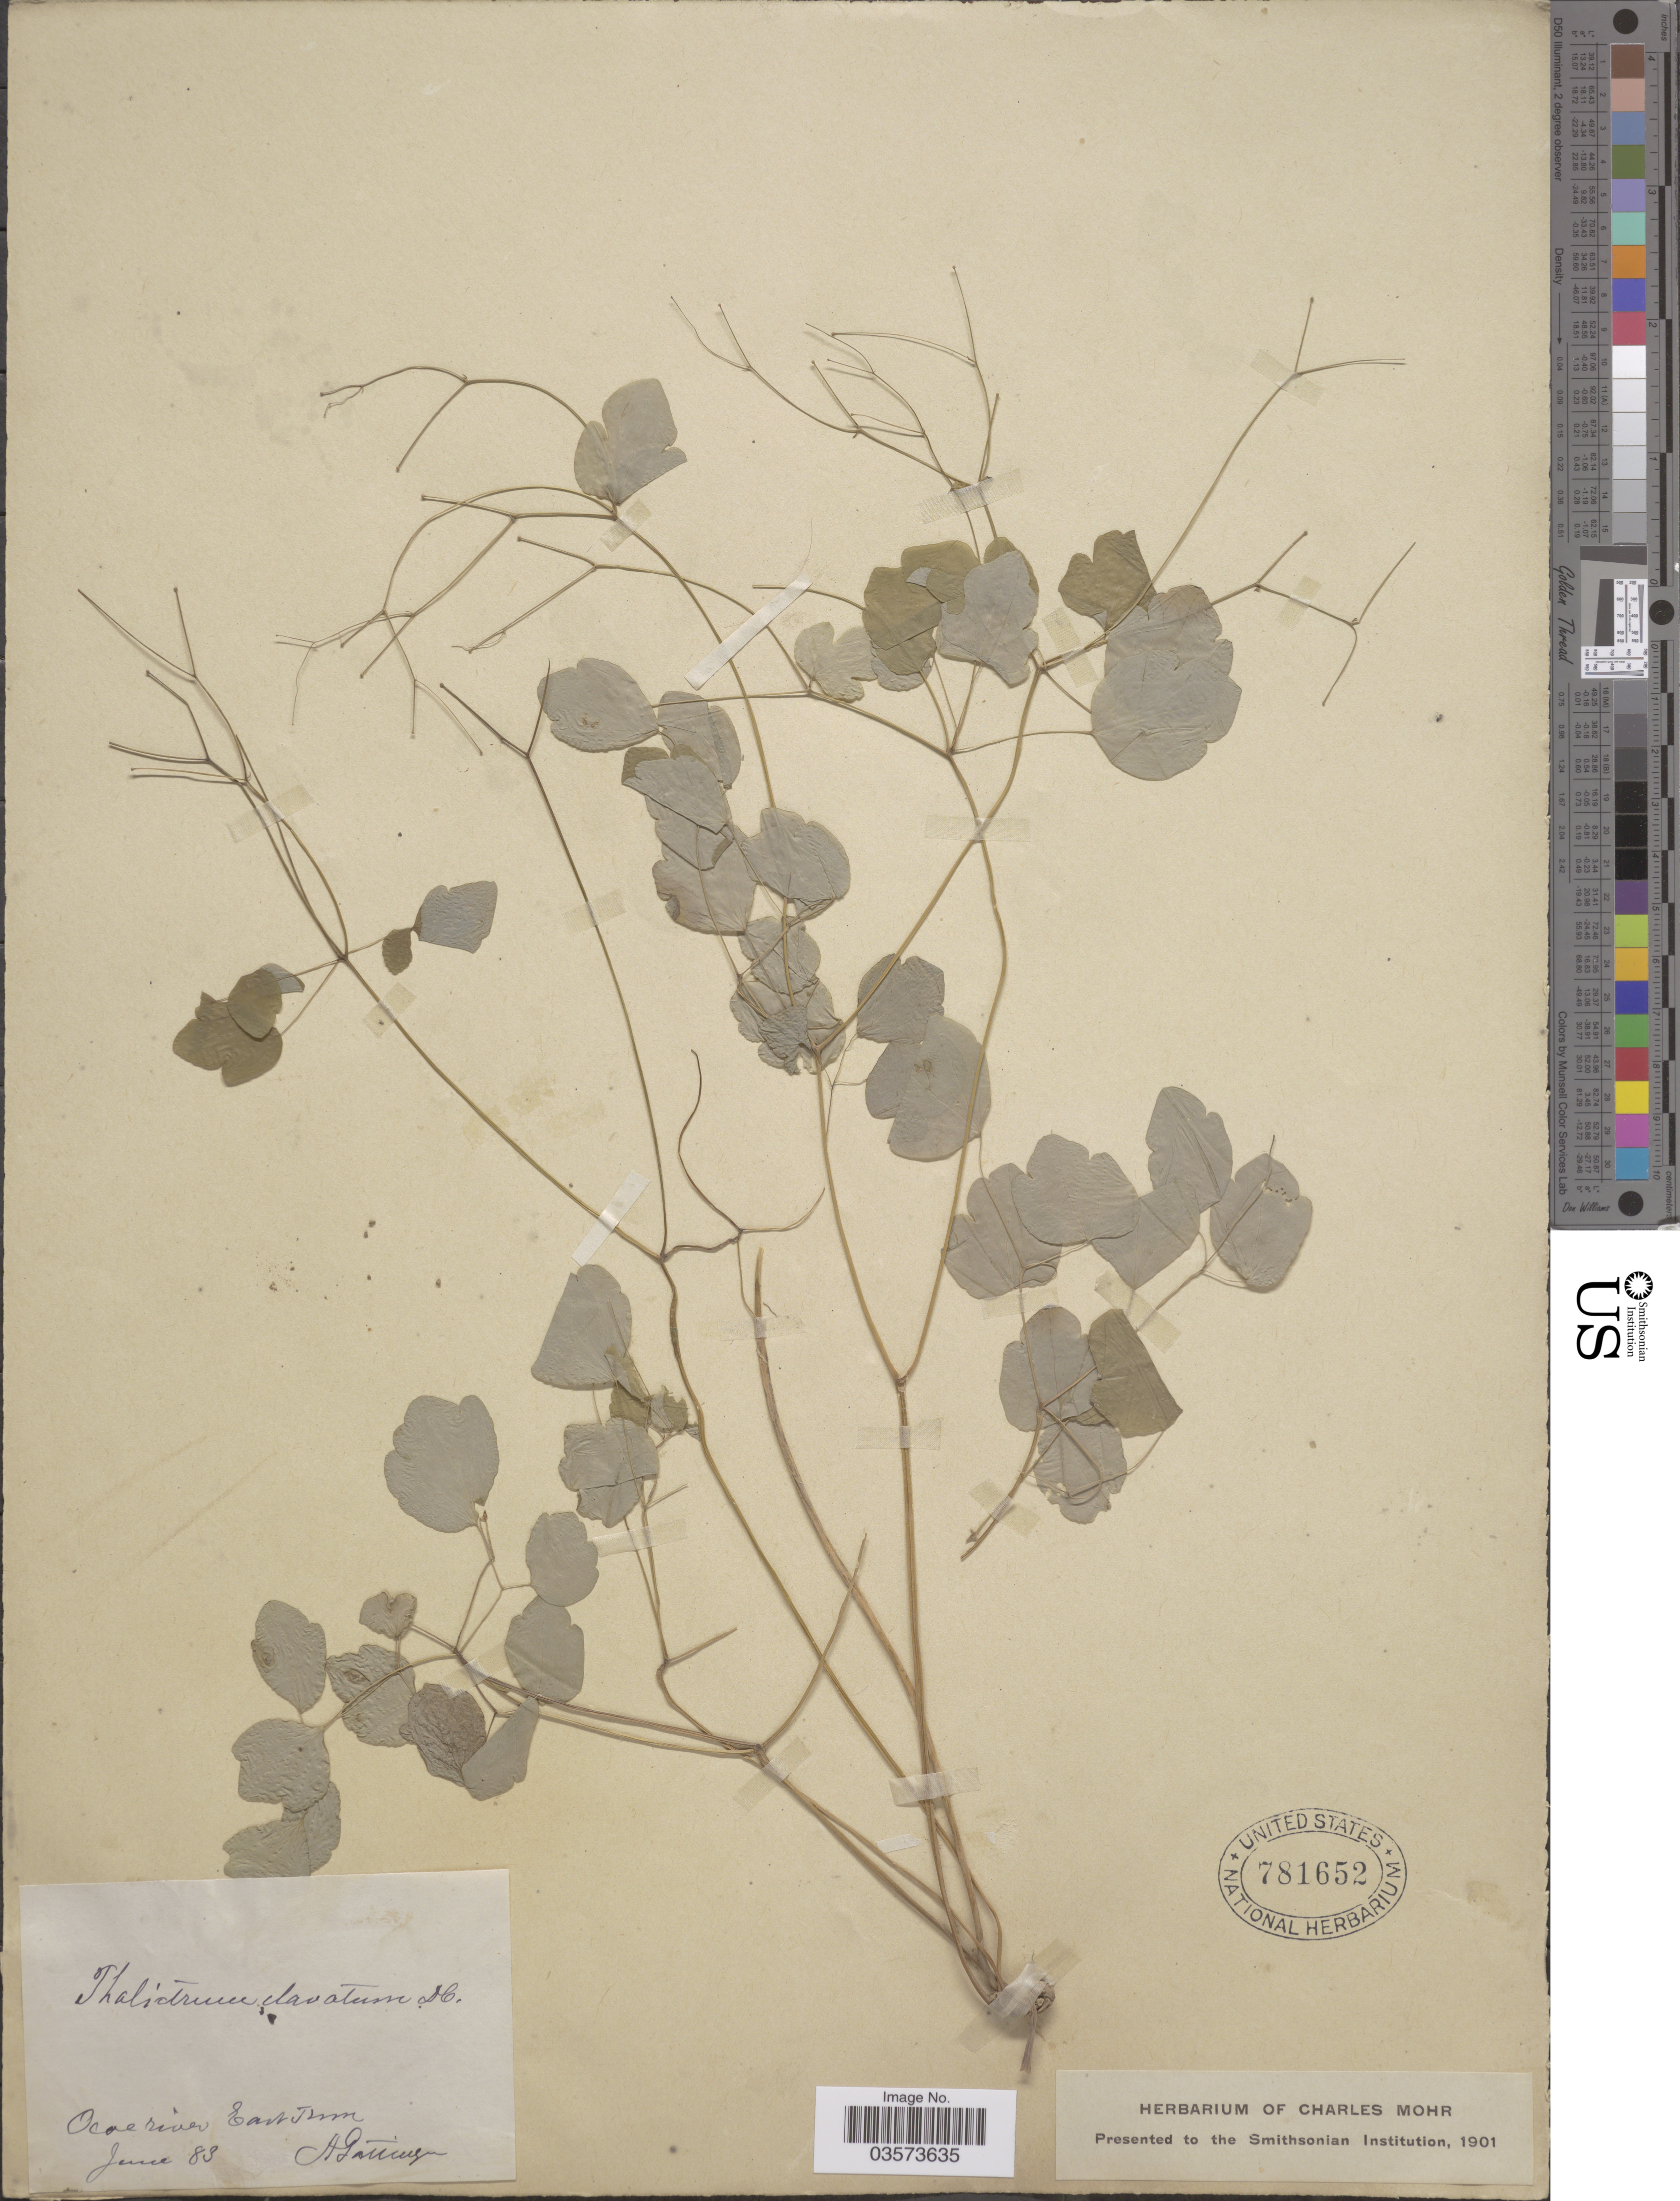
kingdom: Plantae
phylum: Tracheophyta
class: Magnoliopsida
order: Ranunculales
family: Ranunculaceae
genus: Thalictrum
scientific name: Thalictrum clavatum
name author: DC.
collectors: A. Gattinger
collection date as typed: Transcribed d/m/y: /6/83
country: United States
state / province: Tennessee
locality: Ocoe river Eastern.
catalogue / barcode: US 781652